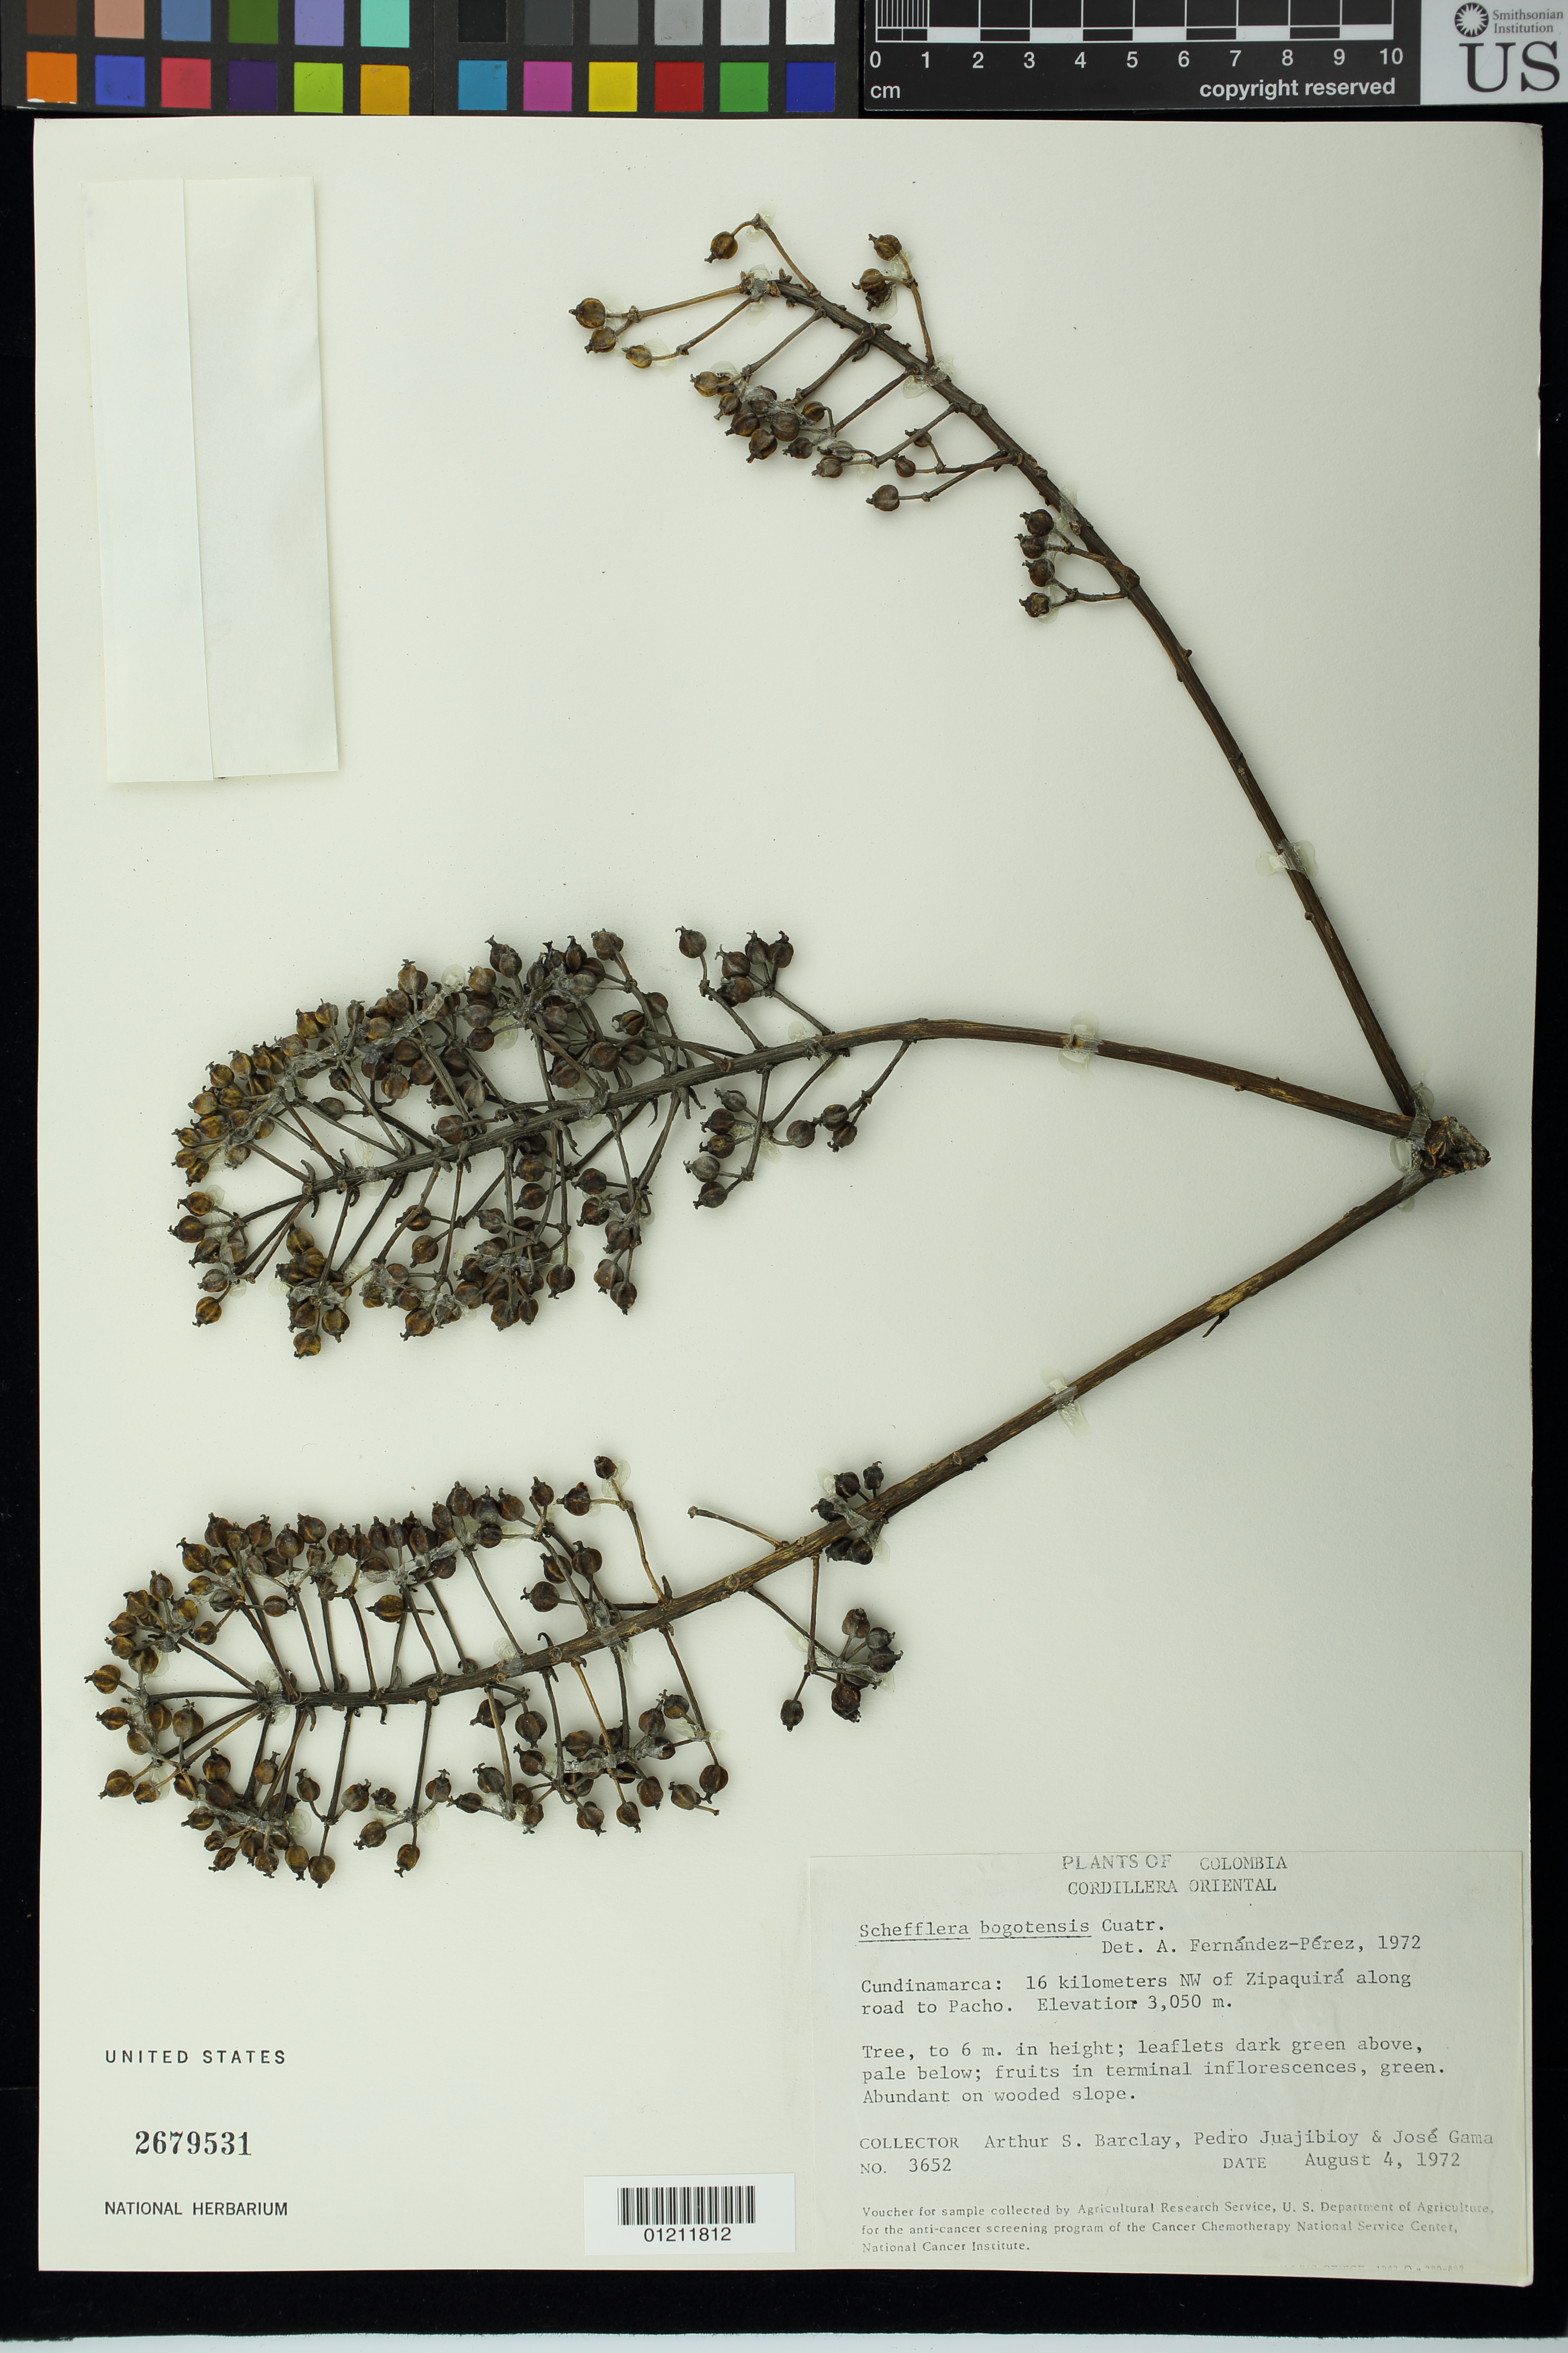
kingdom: Plantae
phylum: Tracheophyta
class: Magnoliopsida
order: Apiales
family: Araliaceae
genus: Schefflera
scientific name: Schefflera bogotensis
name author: Cuatrec.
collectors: A. S. Barclay, P. Juajibioy & J. Gama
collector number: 3652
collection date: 1972-08-04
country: Colombia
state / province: Cundinamarca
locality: Cordillers Oriental. Cundinamarca: 16 kilometers NW of Zipaquirá along road to Pacho. Abundant on wooded slope.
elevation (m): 3050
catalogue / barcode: US 2679531